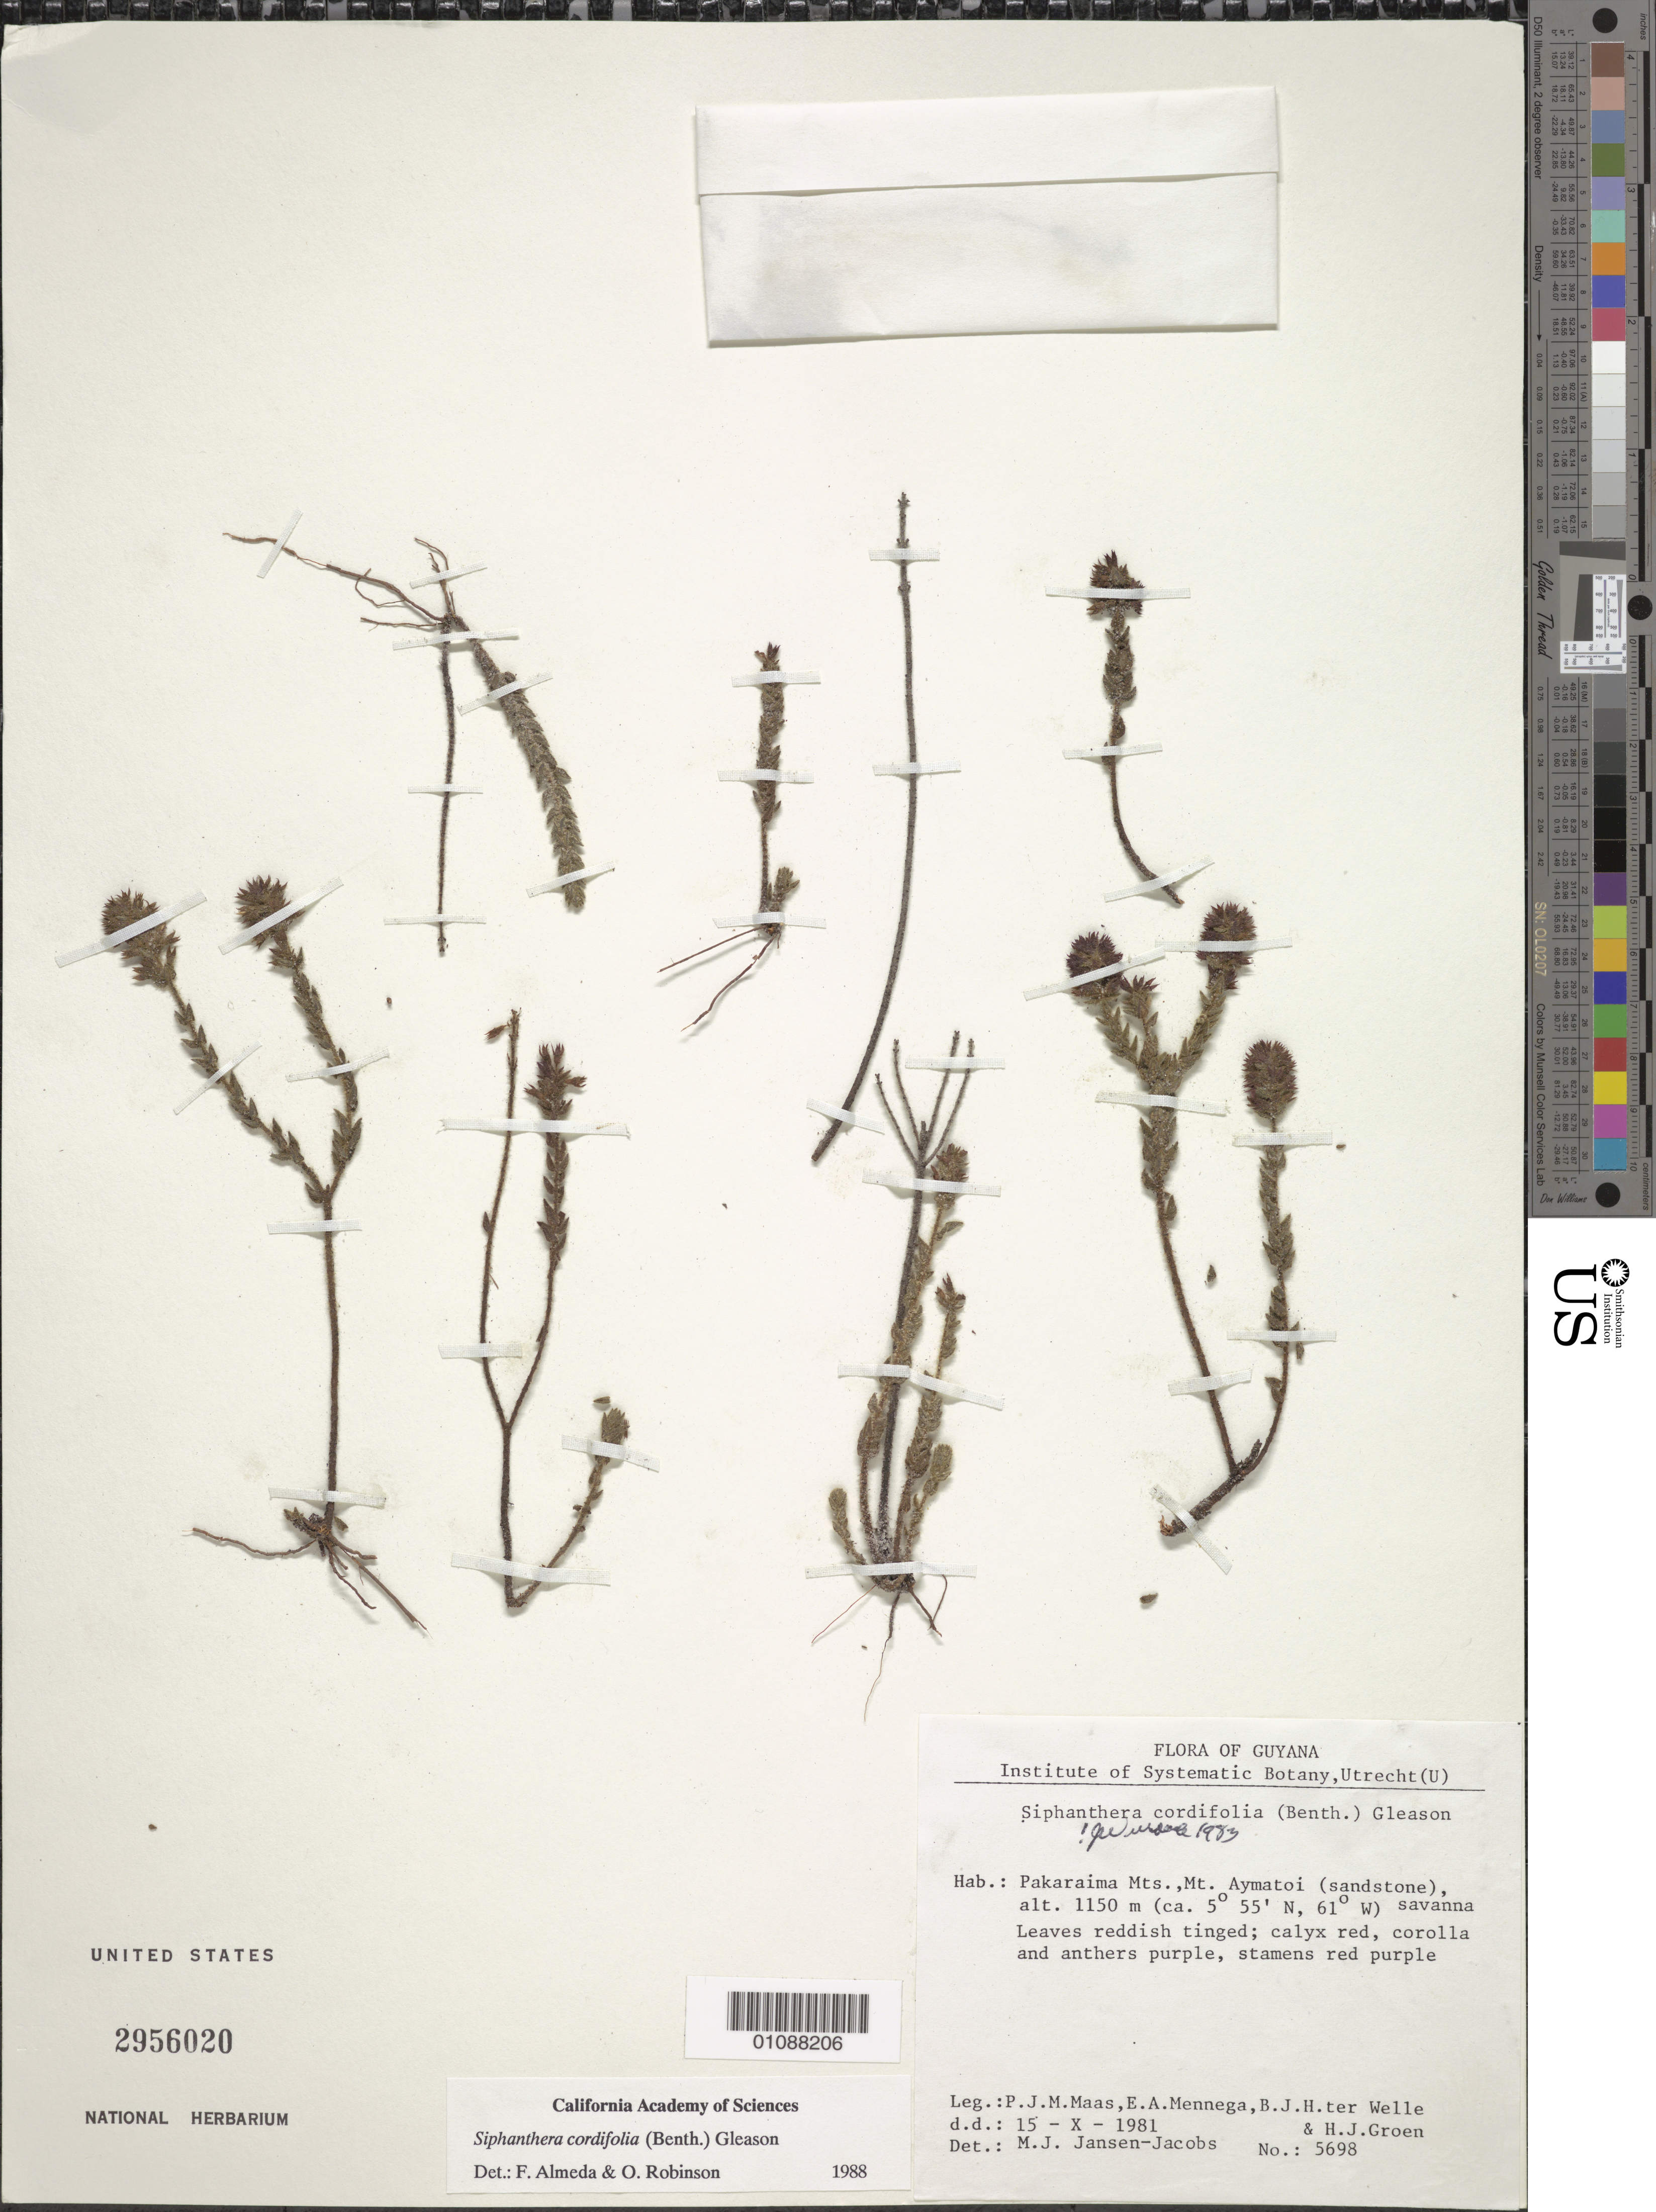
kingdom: Plantae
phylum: Tracheophyta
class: Magnoliopsida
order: Myrtales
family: Melastomataceae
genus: Siphanthera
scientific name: Siphanthera cordifolia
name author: (Benth.) Gleason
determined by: Almeda, F.; Robinson, O. R.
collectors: P. Maas, E. A. Mennega, B. Welle & H. Groen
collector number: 5698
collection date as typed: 15-Oct-81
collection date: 1981-10-15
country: Guyana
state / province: Cuyuni-Mazaruni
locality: Mt. Aymatoi, Pakaraima Mts.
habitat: Savanna, sandstone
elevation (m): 1150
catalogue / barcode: US 2956020